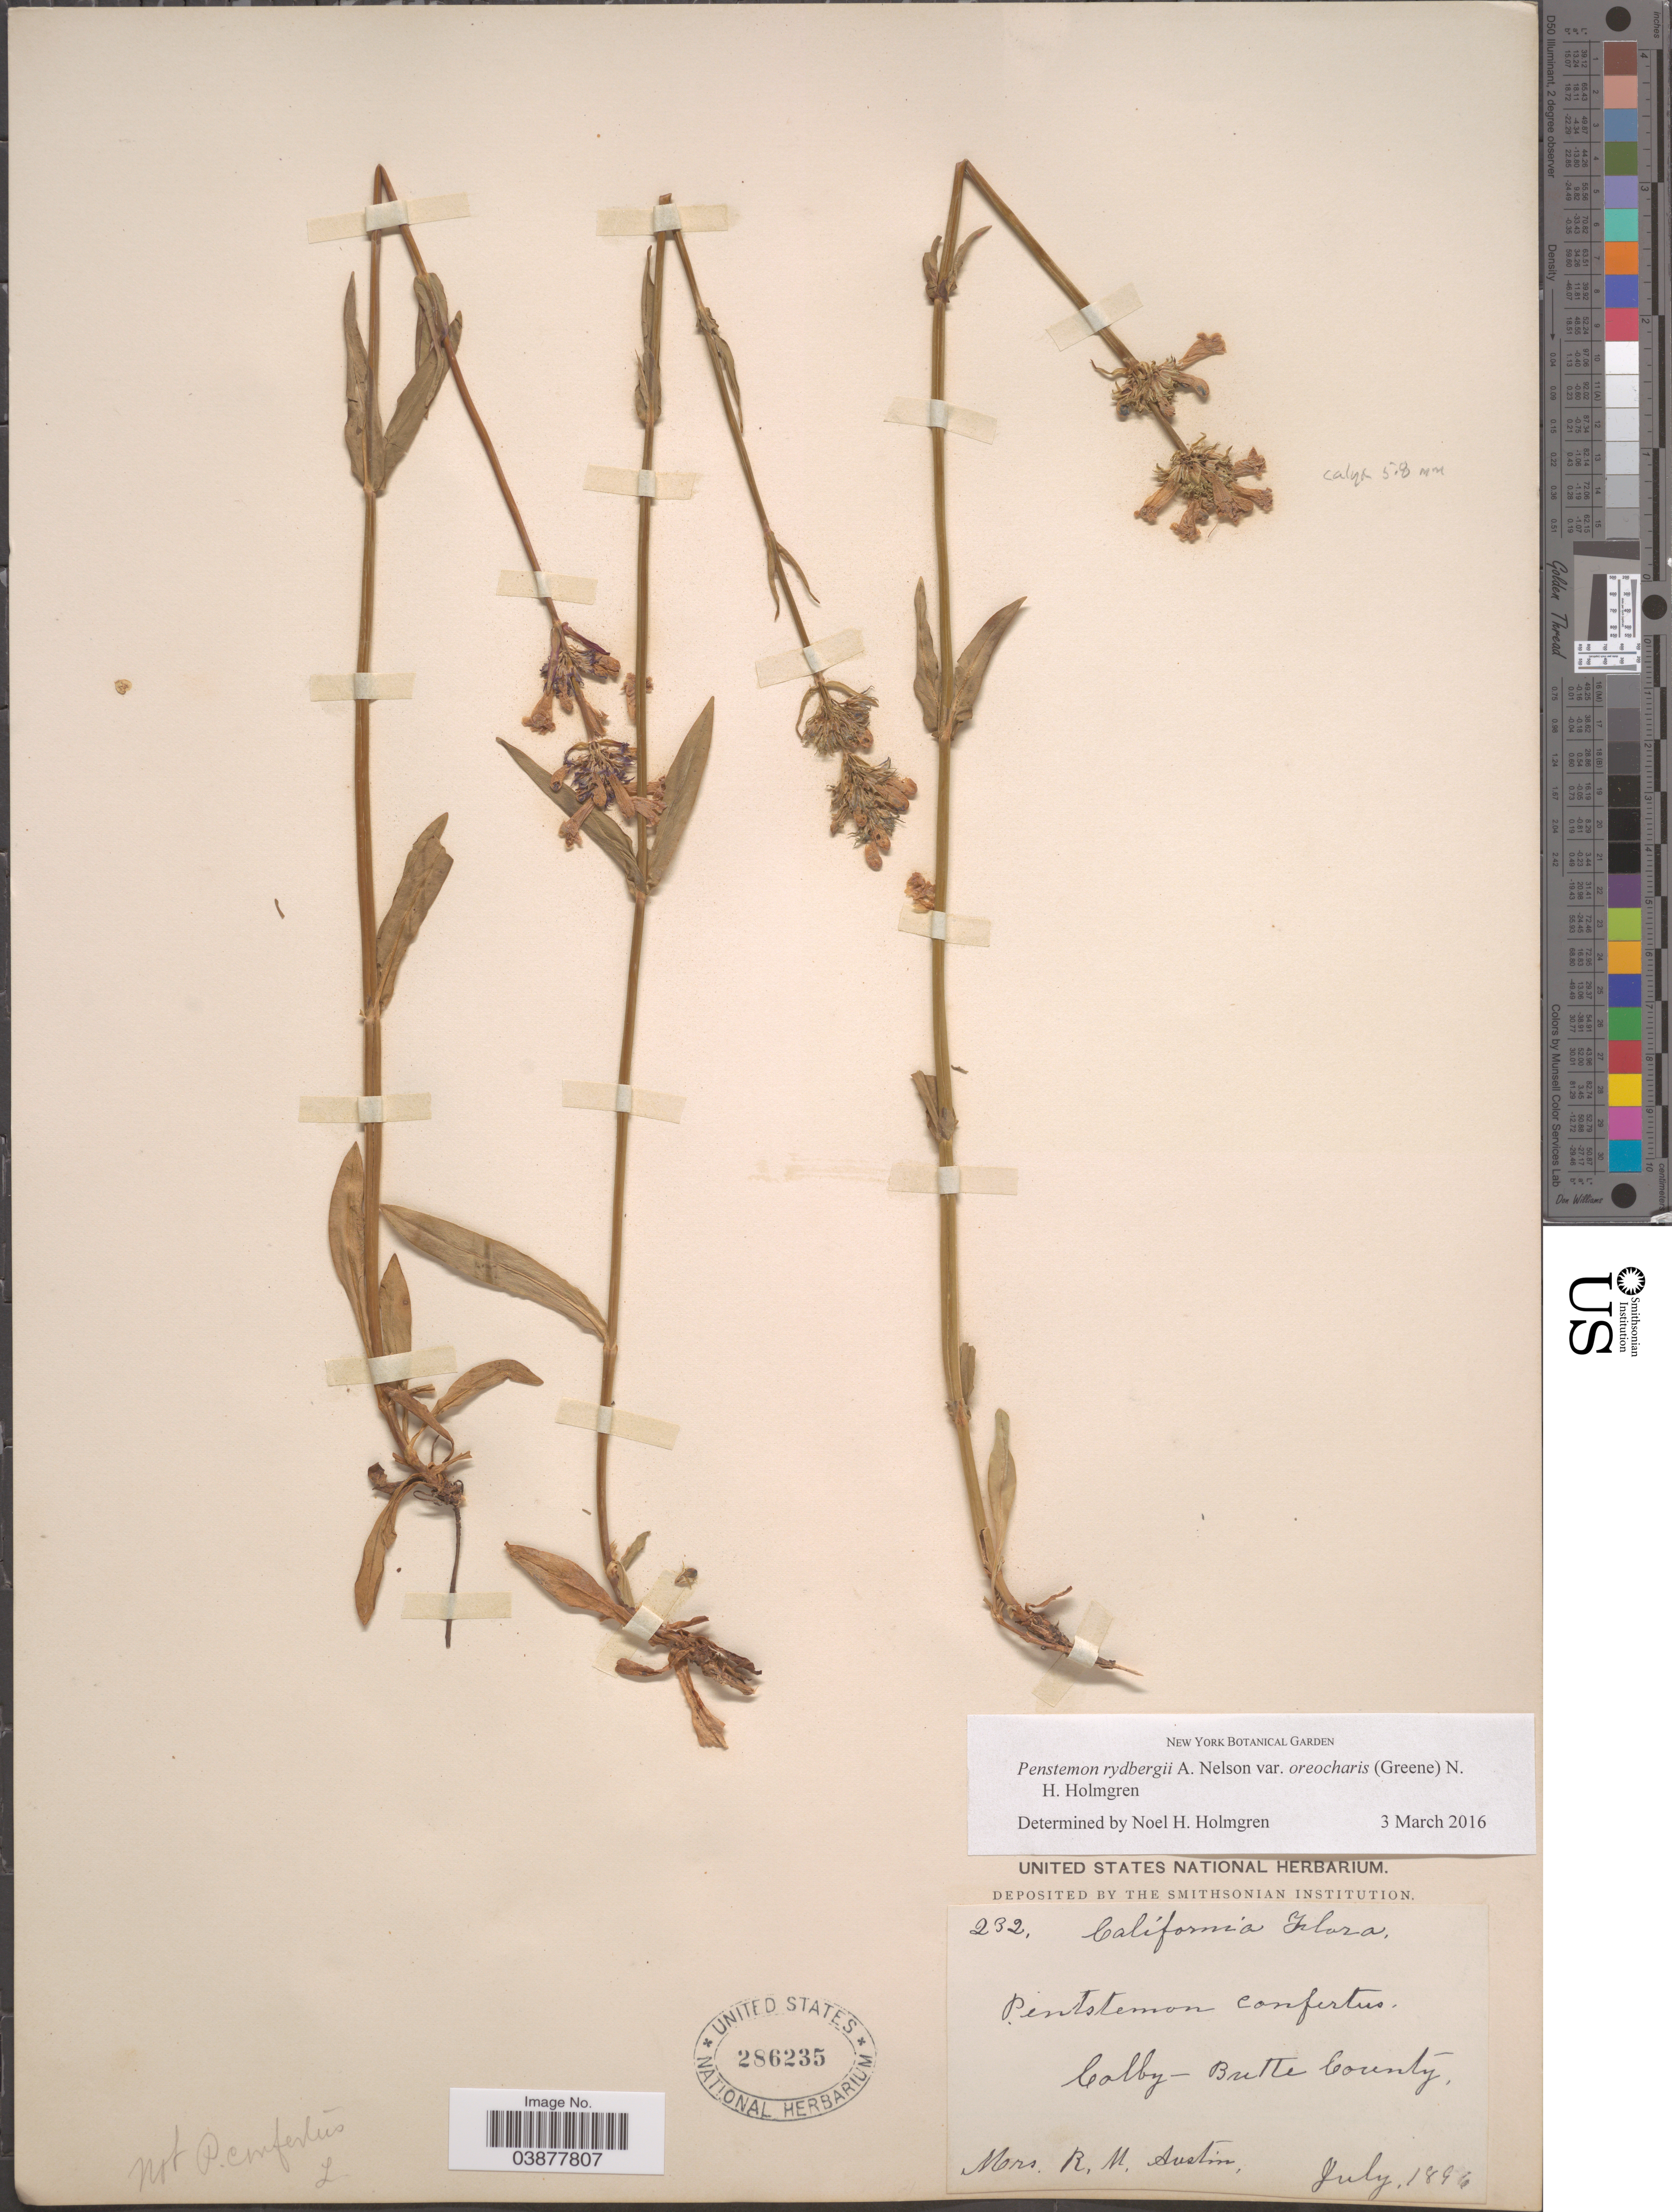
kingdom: Plantae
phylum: Tracheophyta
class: Magnoliopsida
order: Lamiales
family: Plantaginaceae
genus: Penstemon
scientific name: Penstemon rydbergii var. oreocharis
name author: (Greene) N.H. Holmgren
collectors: R. Austin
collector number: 232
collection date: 1896-07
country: United States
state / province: California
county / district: Butte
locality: Colby Butte County.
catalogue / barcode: US 286235